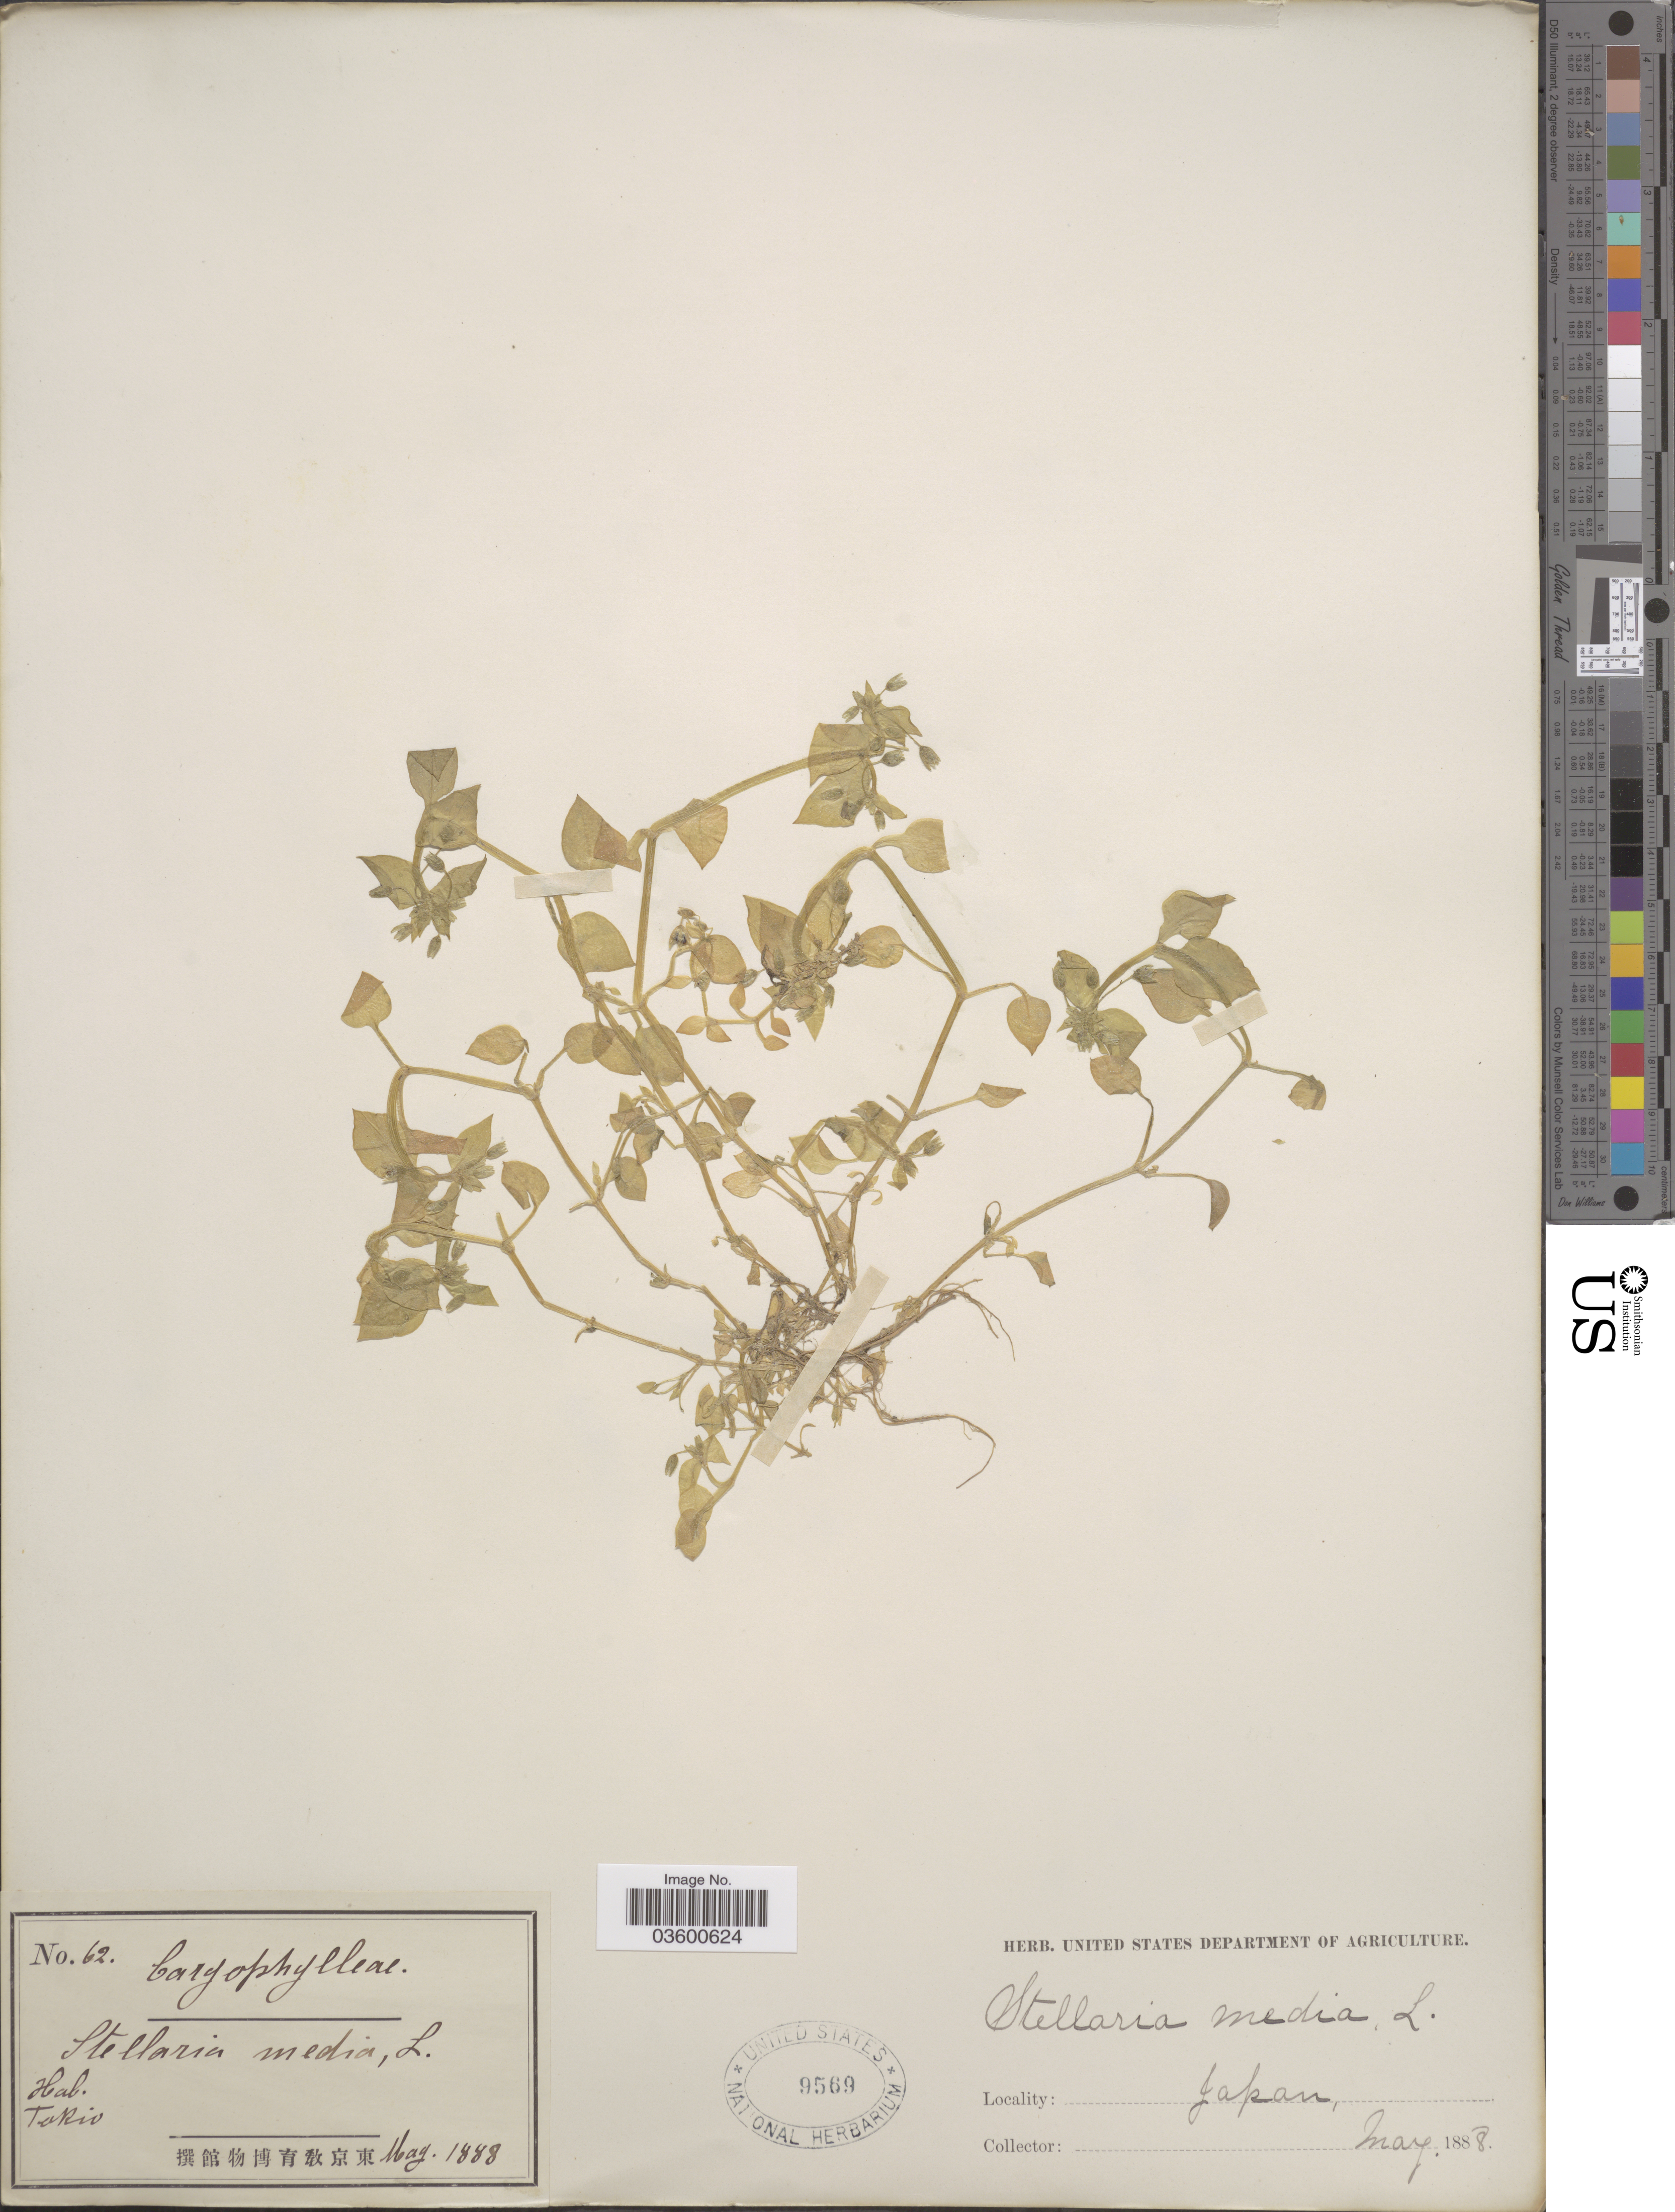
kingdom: Plantae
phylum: Tracheophyta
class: Magnoliopsida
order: Caryophyllales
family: Caryophyllaceae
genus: Stellaria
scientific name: Stellaria media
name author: (L.) Vill.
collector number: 62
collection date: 1888-05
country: Japan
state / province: Tokyo, Federal City of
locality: Tokio.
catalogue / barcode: US 9569